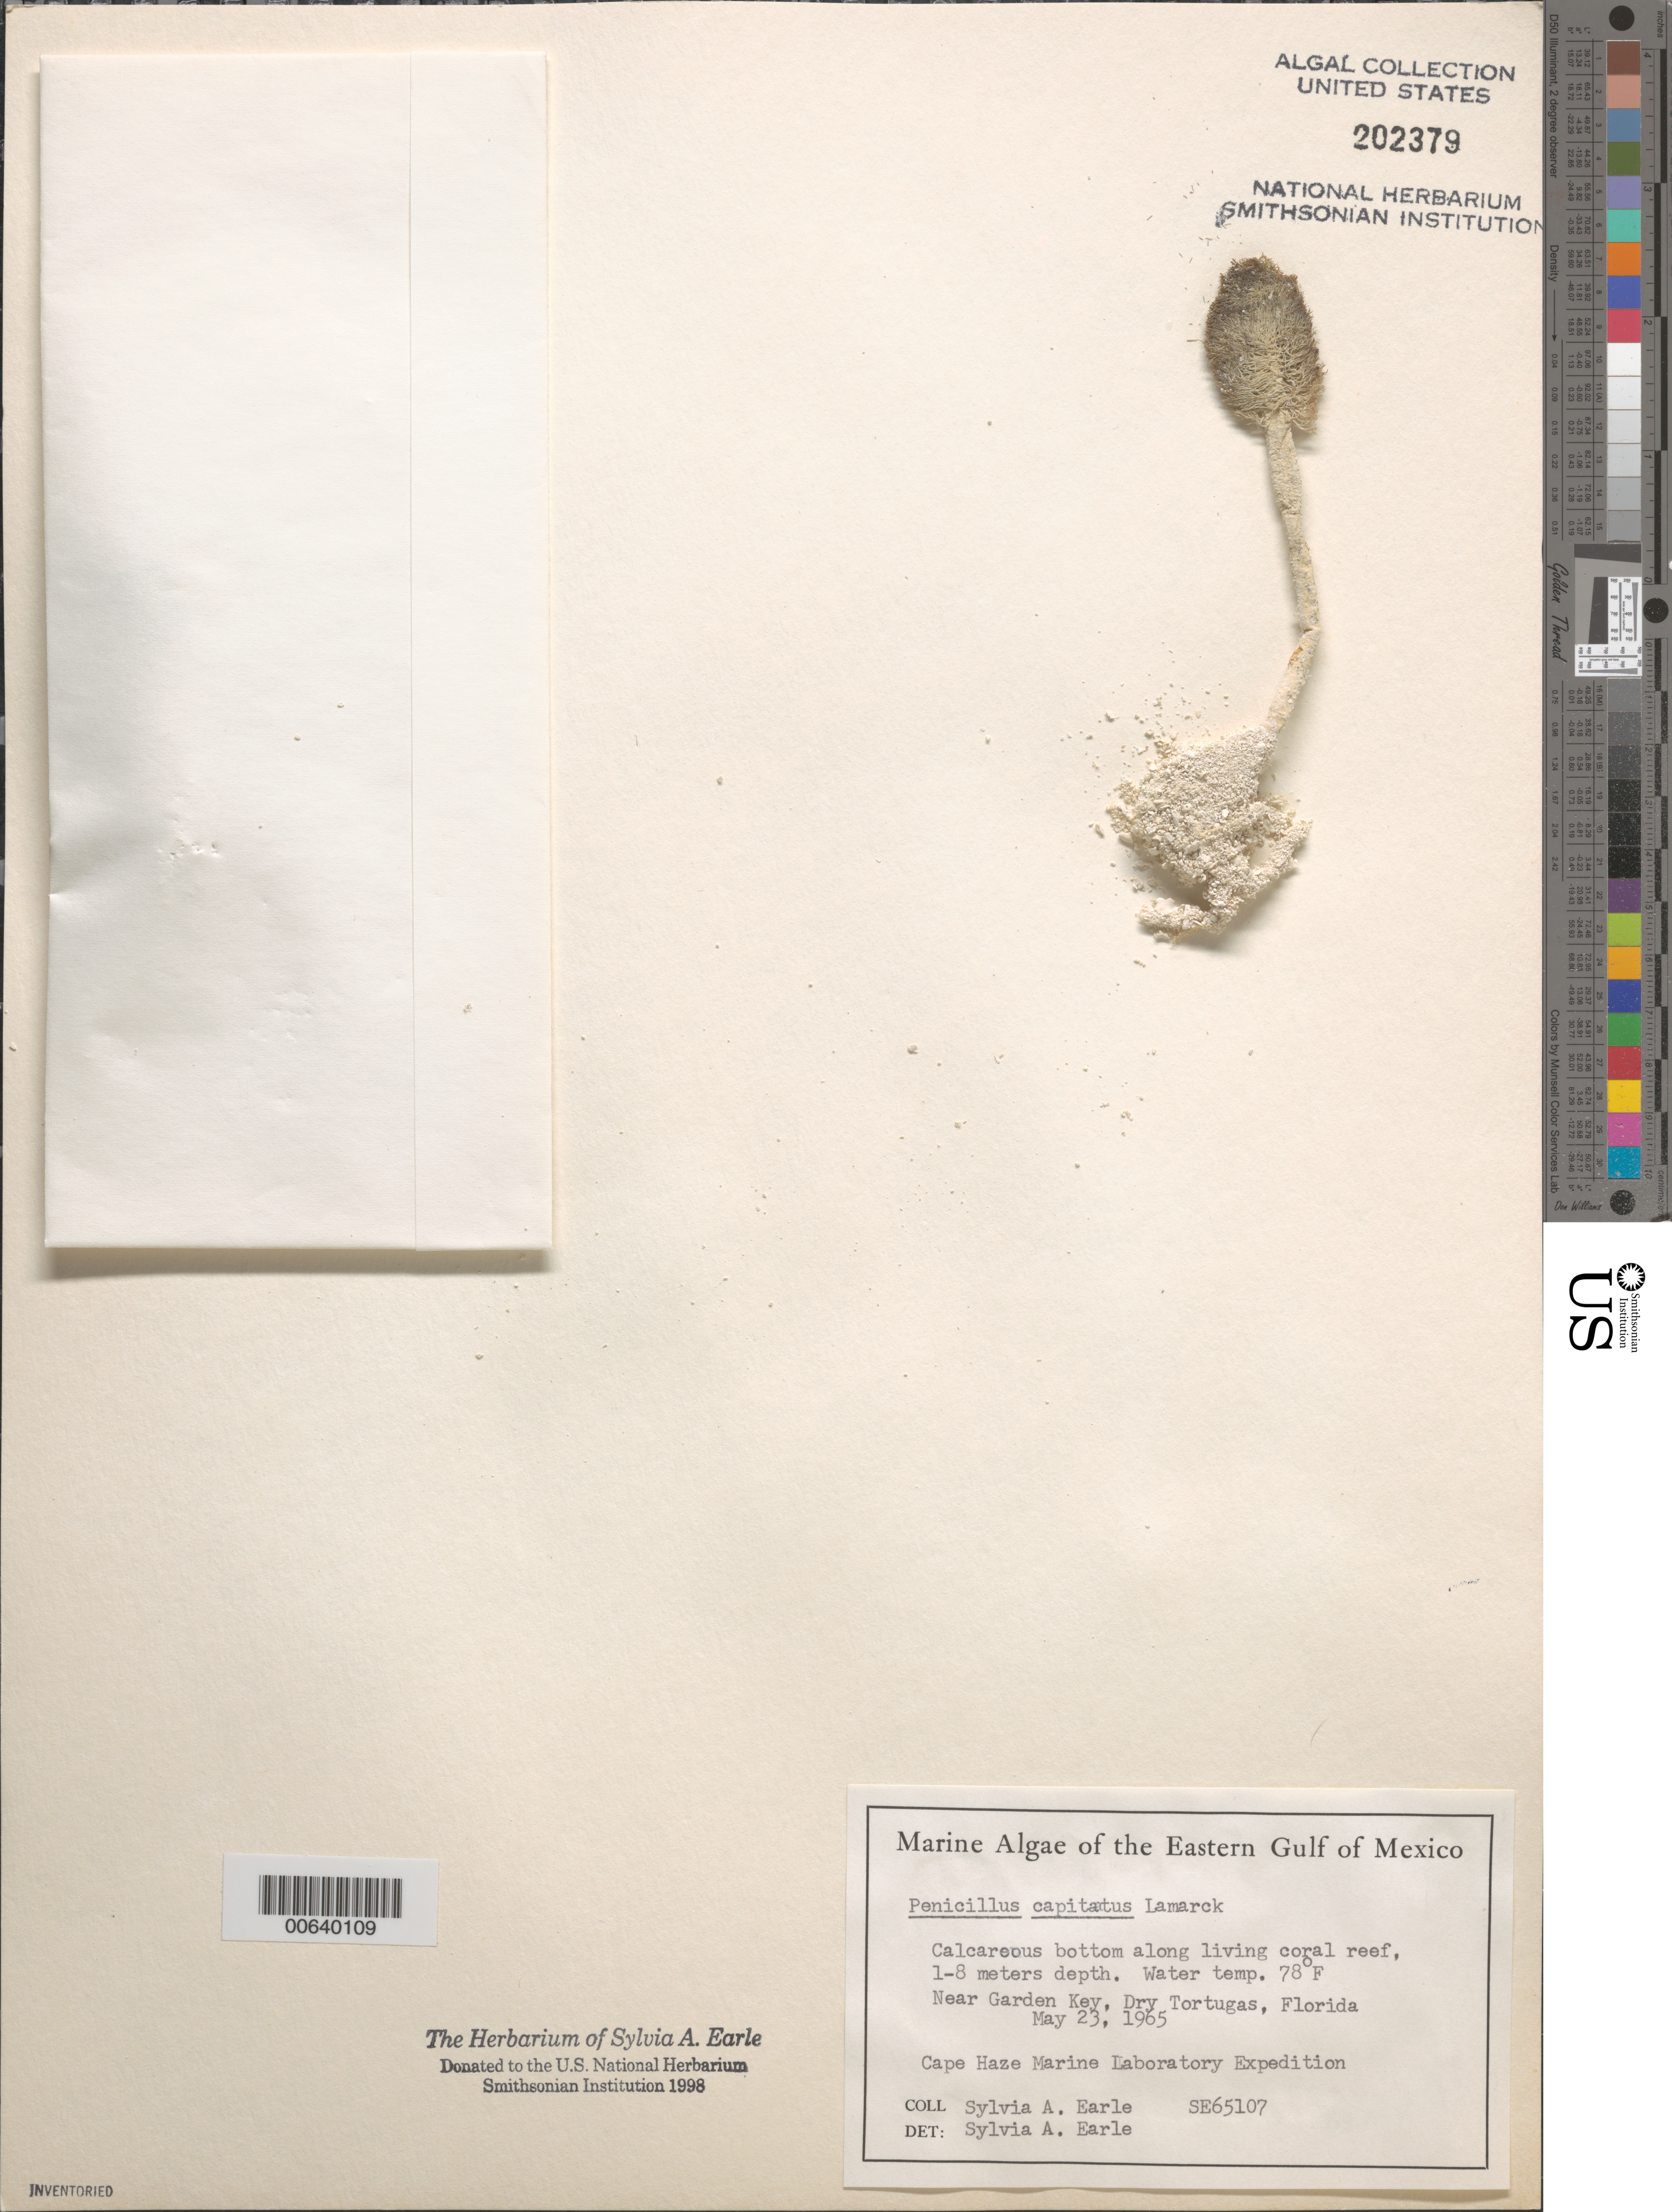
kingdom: Plantae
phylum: Chlorophyta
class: Ulvophyceae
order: Bryopsidales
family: Udoteaceae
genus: Penicillus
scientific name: Penicillus capitatus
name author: Lam.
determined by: Earle, S. A.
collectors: S. A. Earle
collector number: SE 65107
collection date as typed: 23 May 1965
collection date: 1965-05-23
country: United States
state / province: Florida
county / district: Monroe County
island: Dry Tortugas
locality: Near Garden Key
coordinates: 24 37.8'N, 82 52.35'W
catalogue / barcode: US 202379